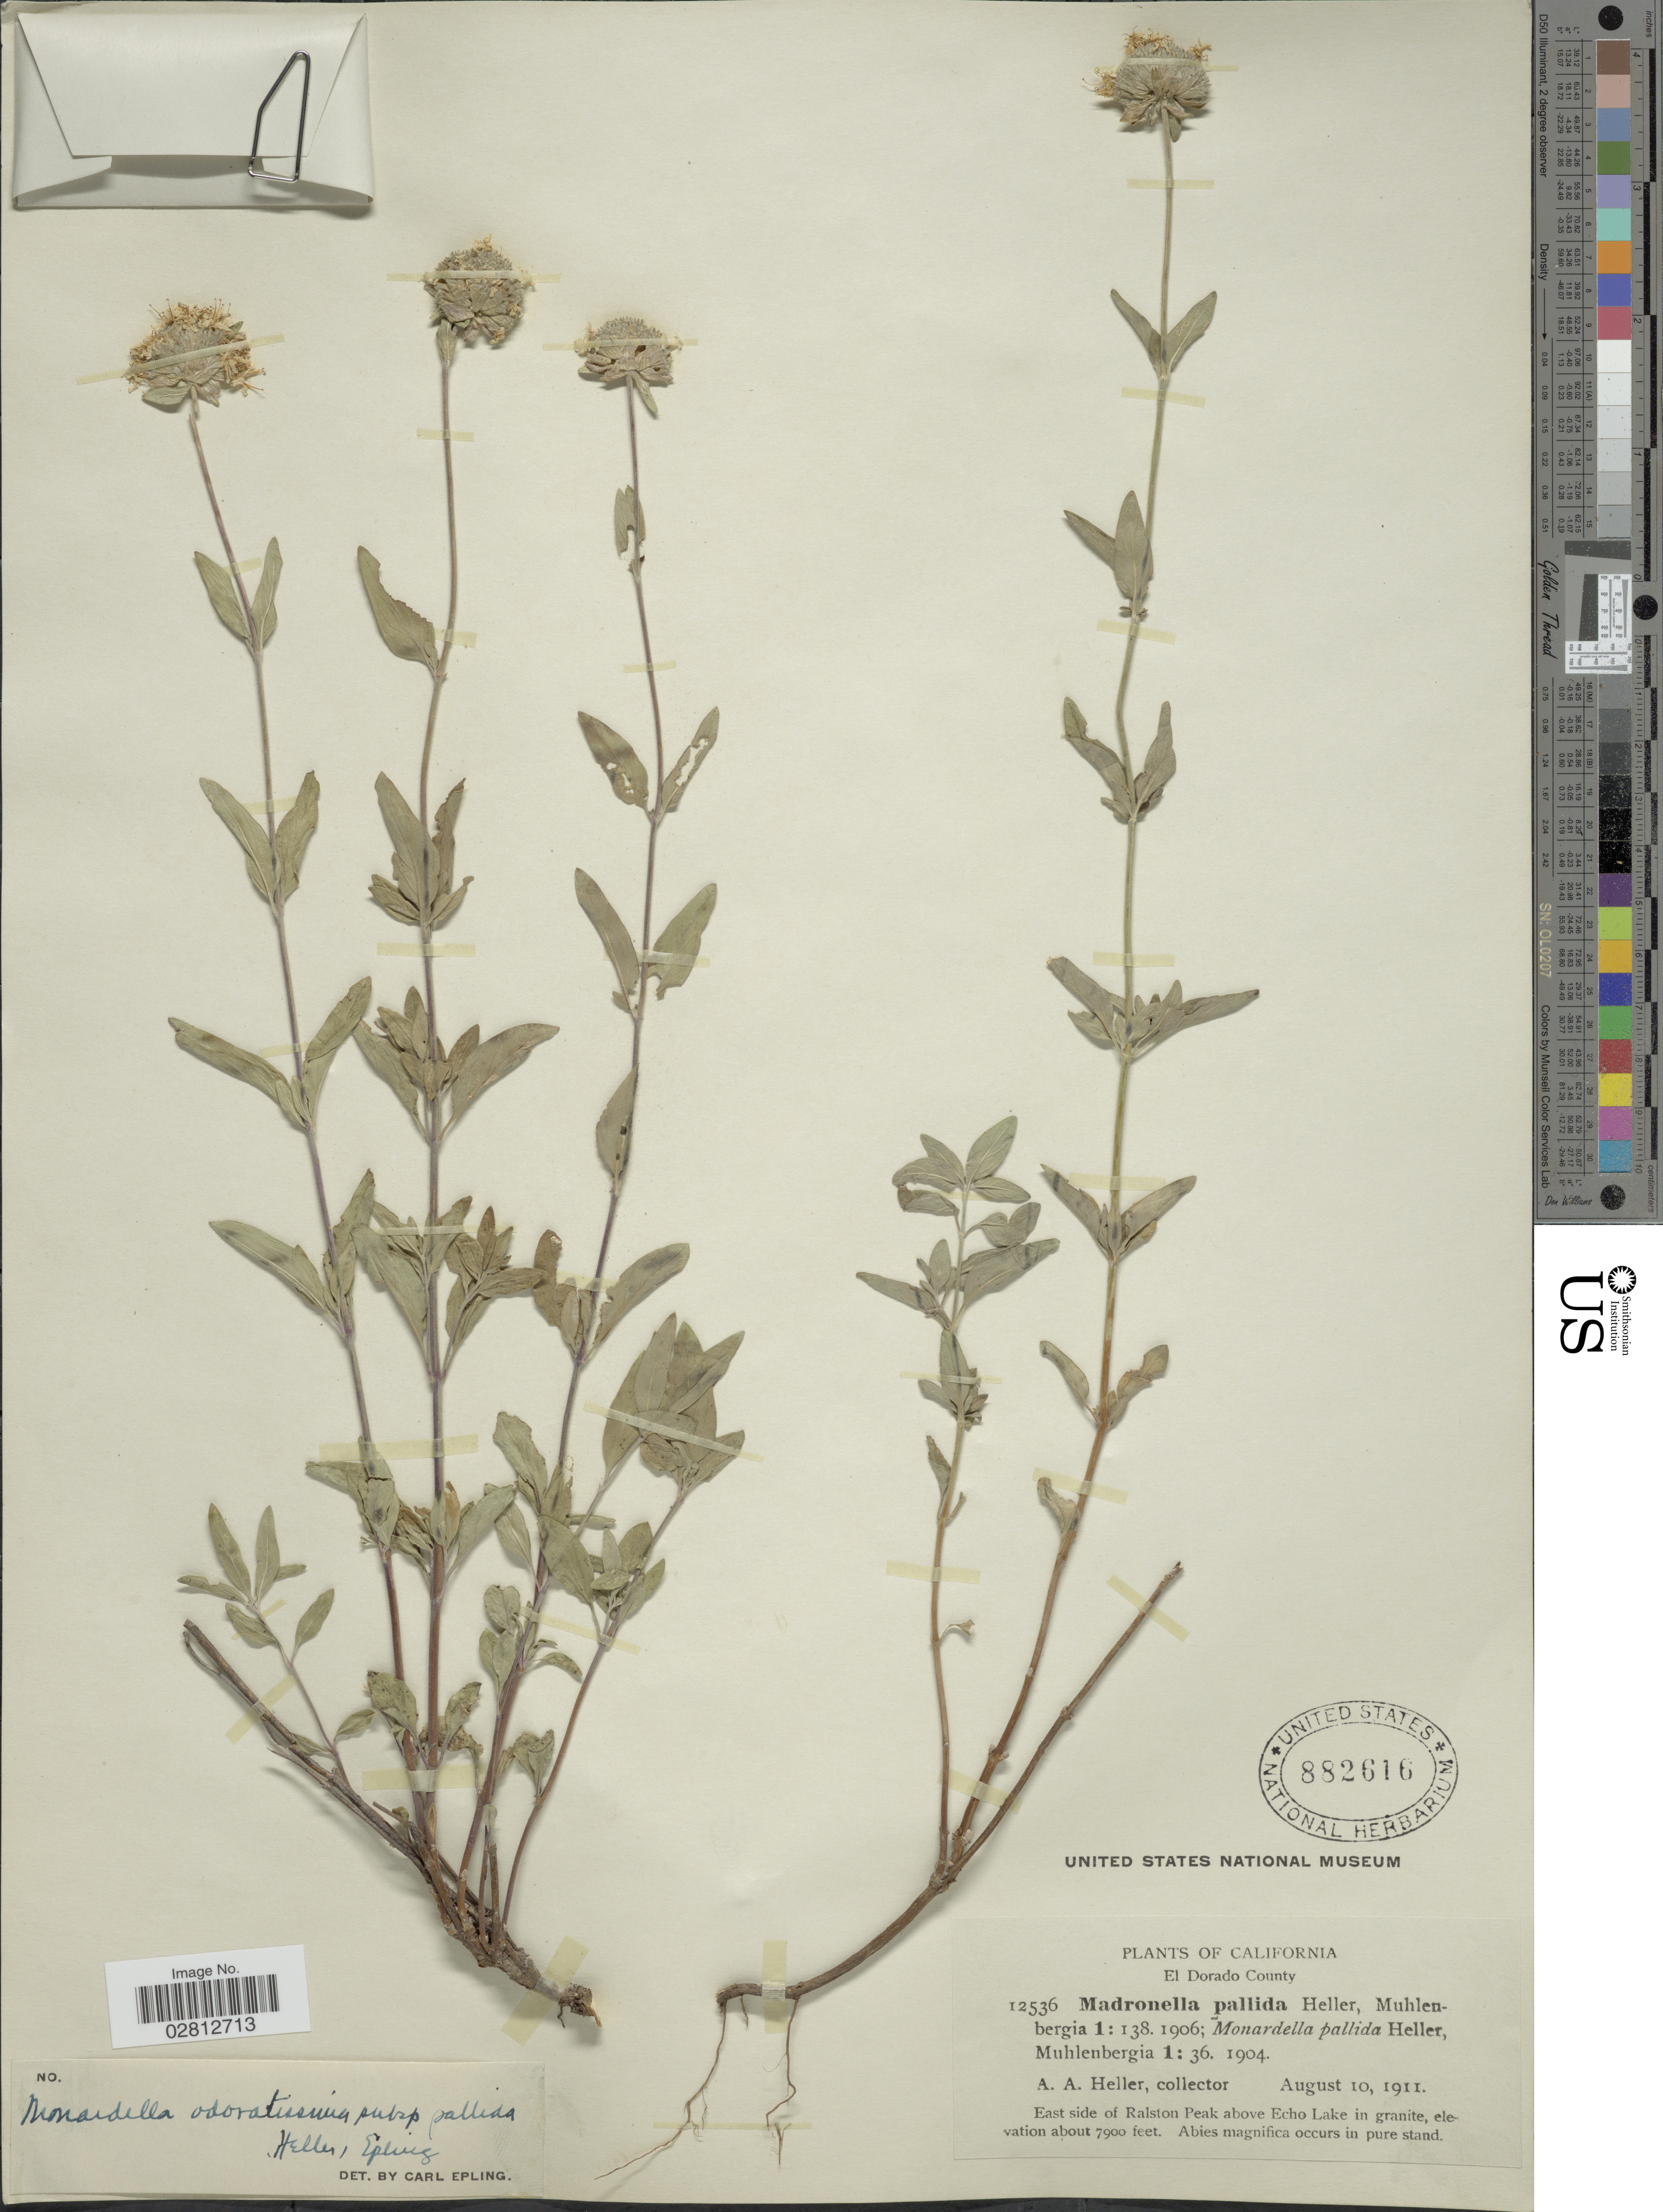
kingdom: Plantae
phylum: Tracheophyta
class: Magnoliopsida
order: Lamiales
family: Lamiaceae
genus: Monardella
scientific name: Monardella odoratissima subsp. pallida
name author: (A. Heller) Epling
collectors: A. A. Heller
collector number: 12536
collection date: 1911-08-10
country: United States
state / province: California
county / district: El Dorado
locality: El Dorado County, East side of Ralston Peak above Echo Lake.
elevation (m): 2408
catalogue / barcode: US 882616